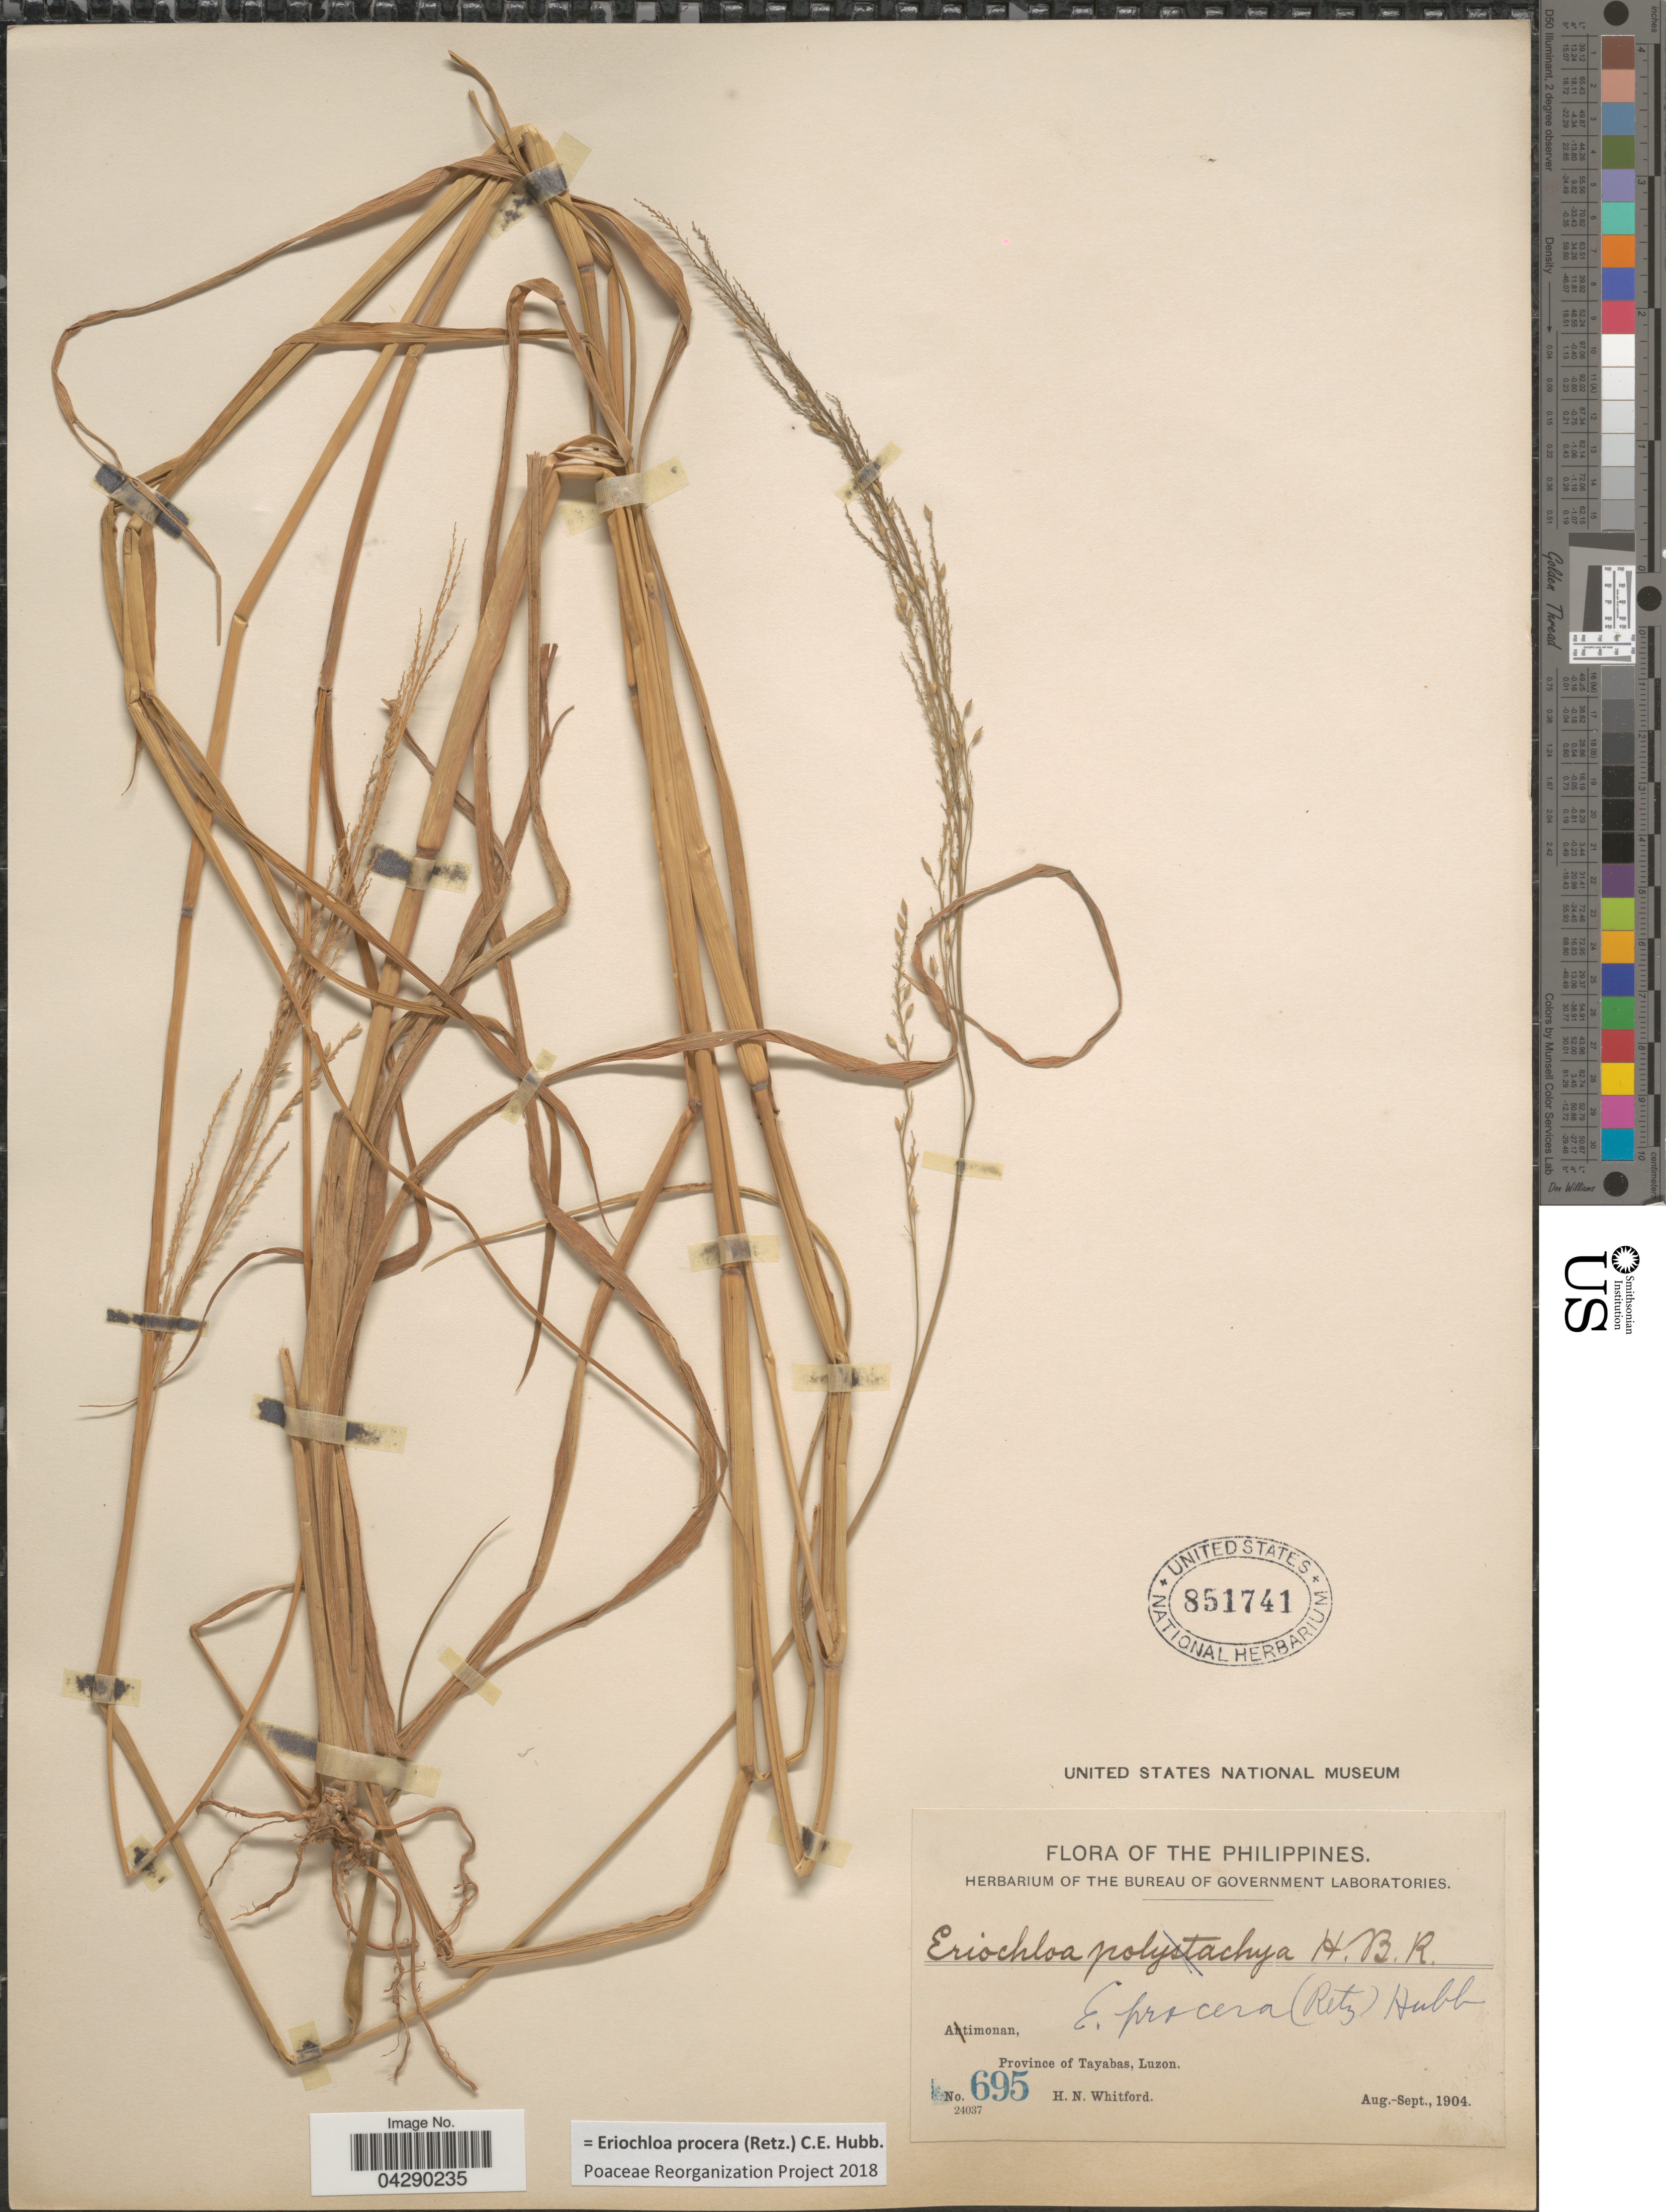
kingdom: Plantae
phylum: Tracheophyta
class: Liliopsida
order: Poales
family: Poaceae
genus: Eriochloa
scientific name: Eriochloa procera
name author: (Retz.) C.E. Hubb.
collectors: H. N. Whitford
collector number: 695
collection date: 1904-08/1904-09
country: Philippines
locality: Atimonan, Province of Tayabas, Luzon.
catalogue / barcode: US 851741